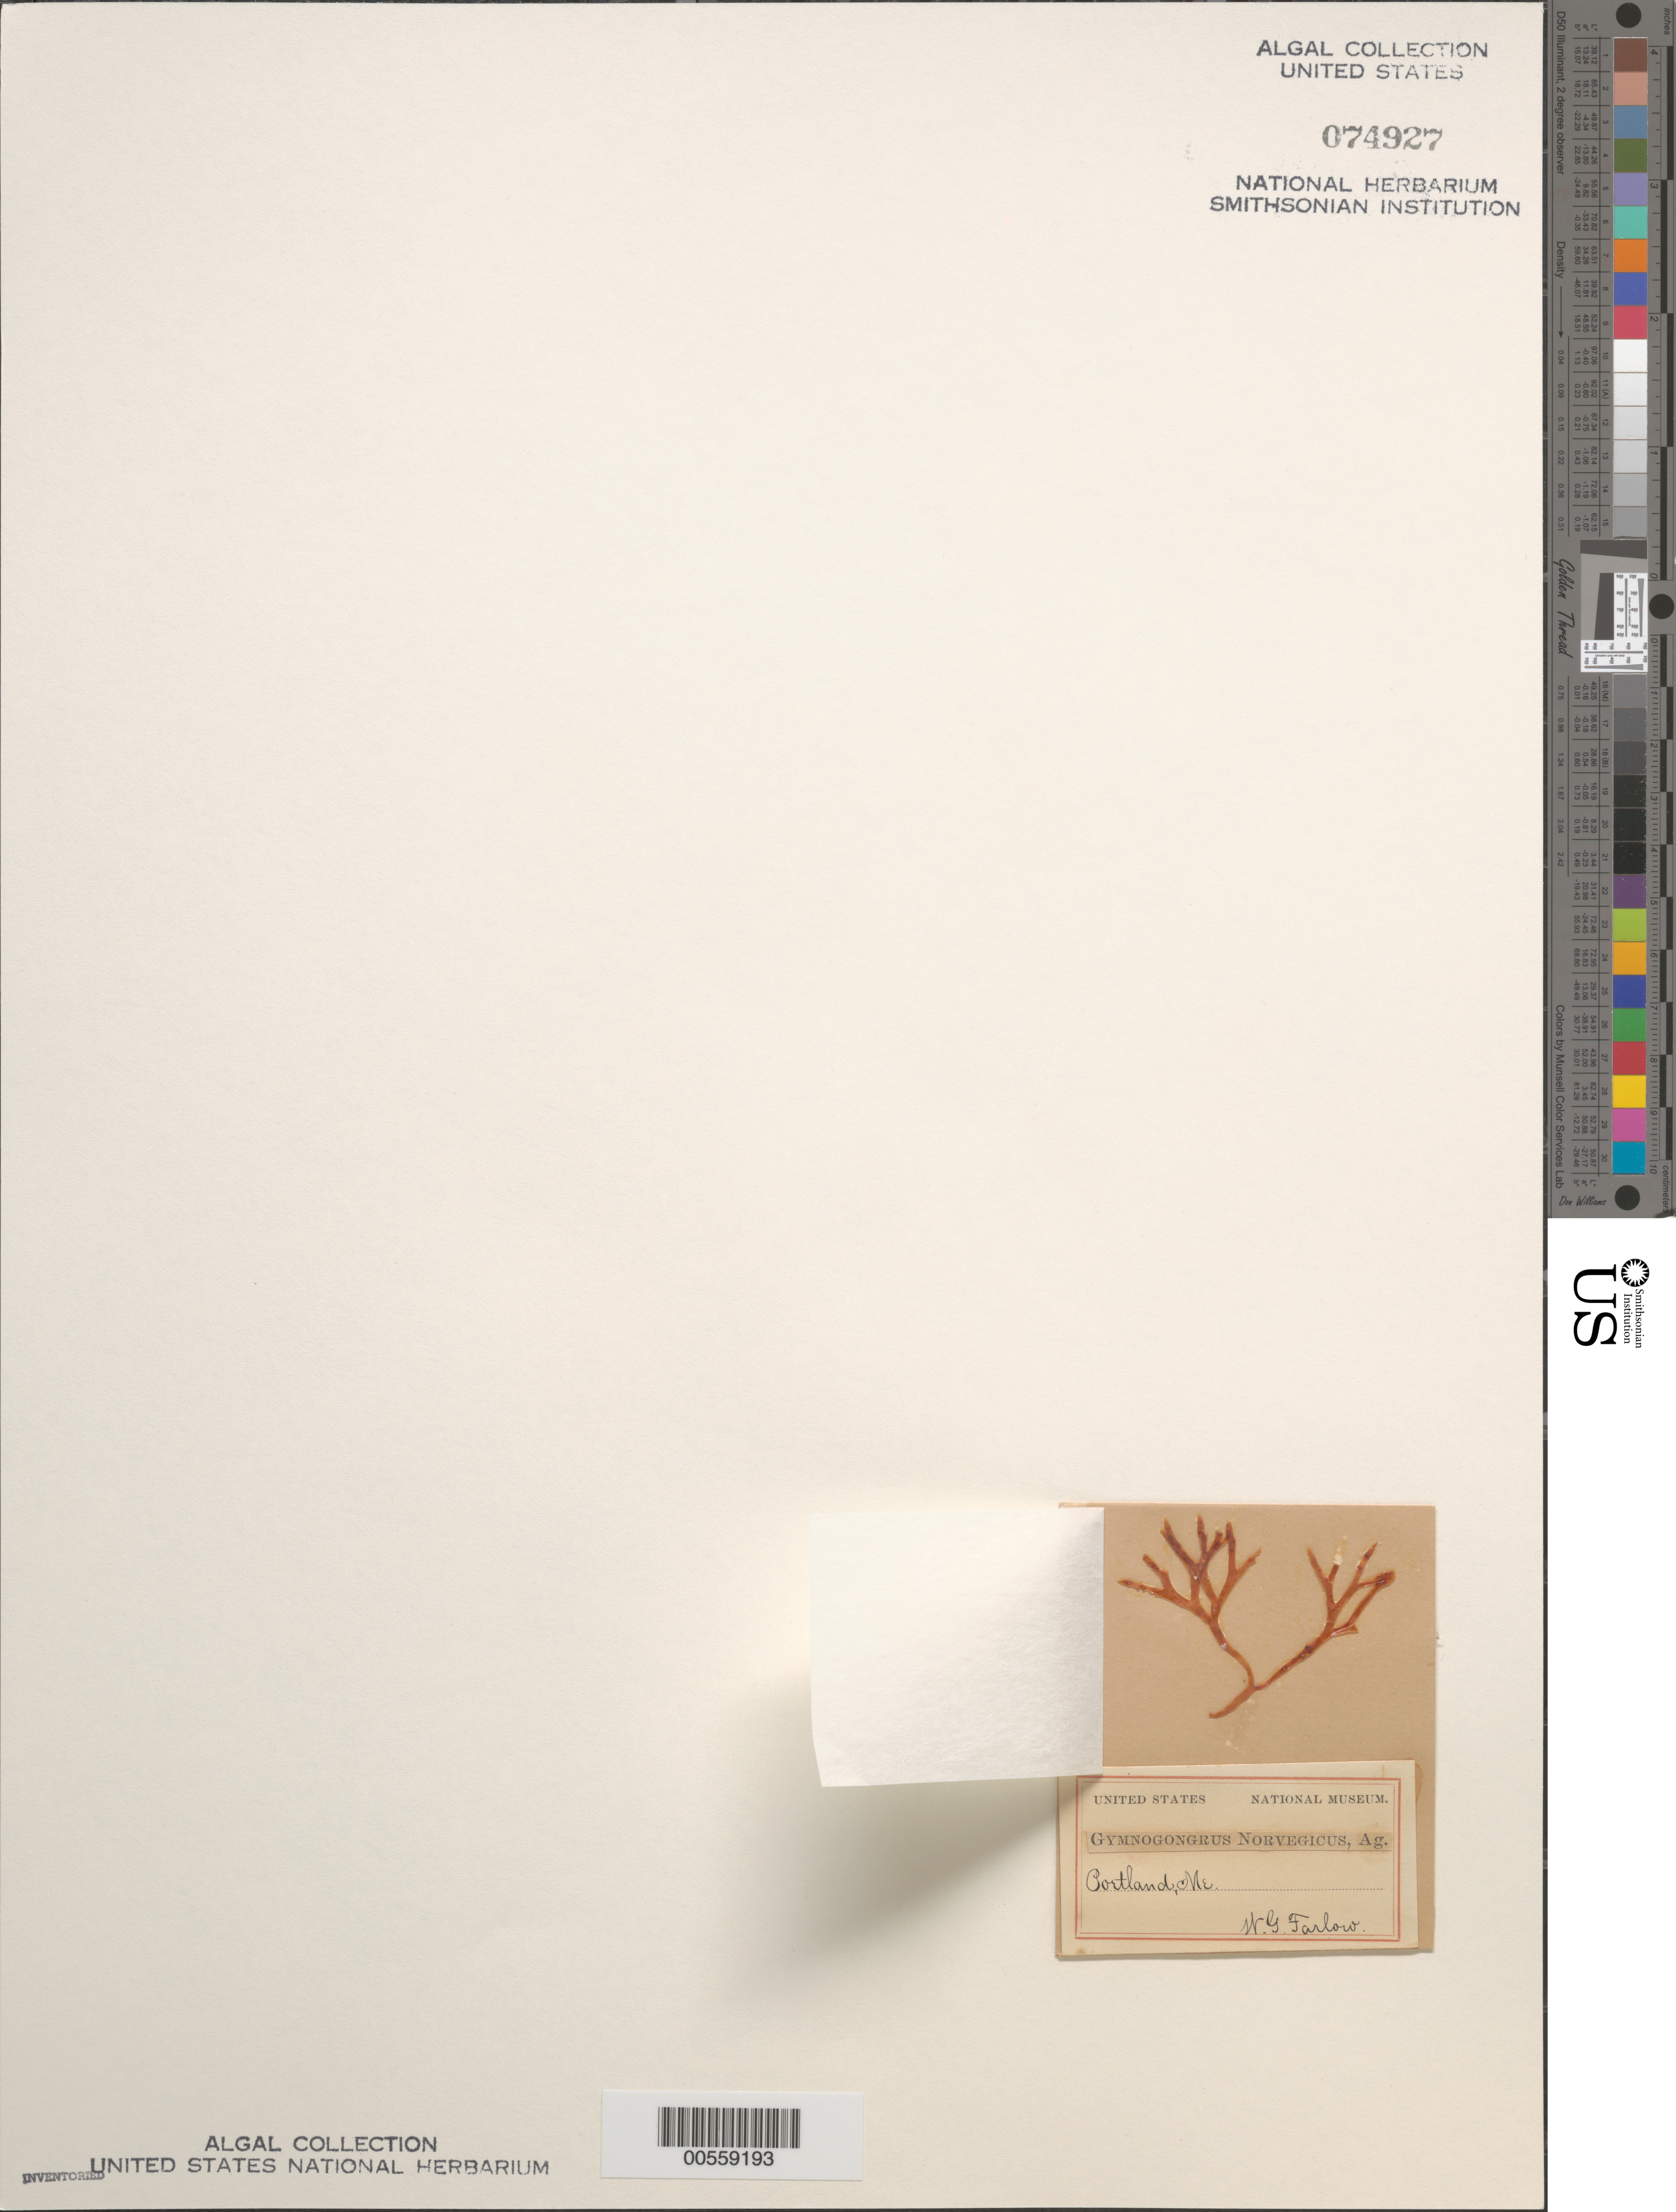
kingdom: Plantae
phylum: Rhodophyta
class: Florideophyceae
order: Gigartinales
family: Gigartinaceae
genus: Chondrus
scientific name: Chondrus crispus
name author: Stackh.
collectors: W. G. Farlow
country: United States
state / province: Maine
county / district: Cumberland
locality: Portland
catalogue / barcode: US 74927